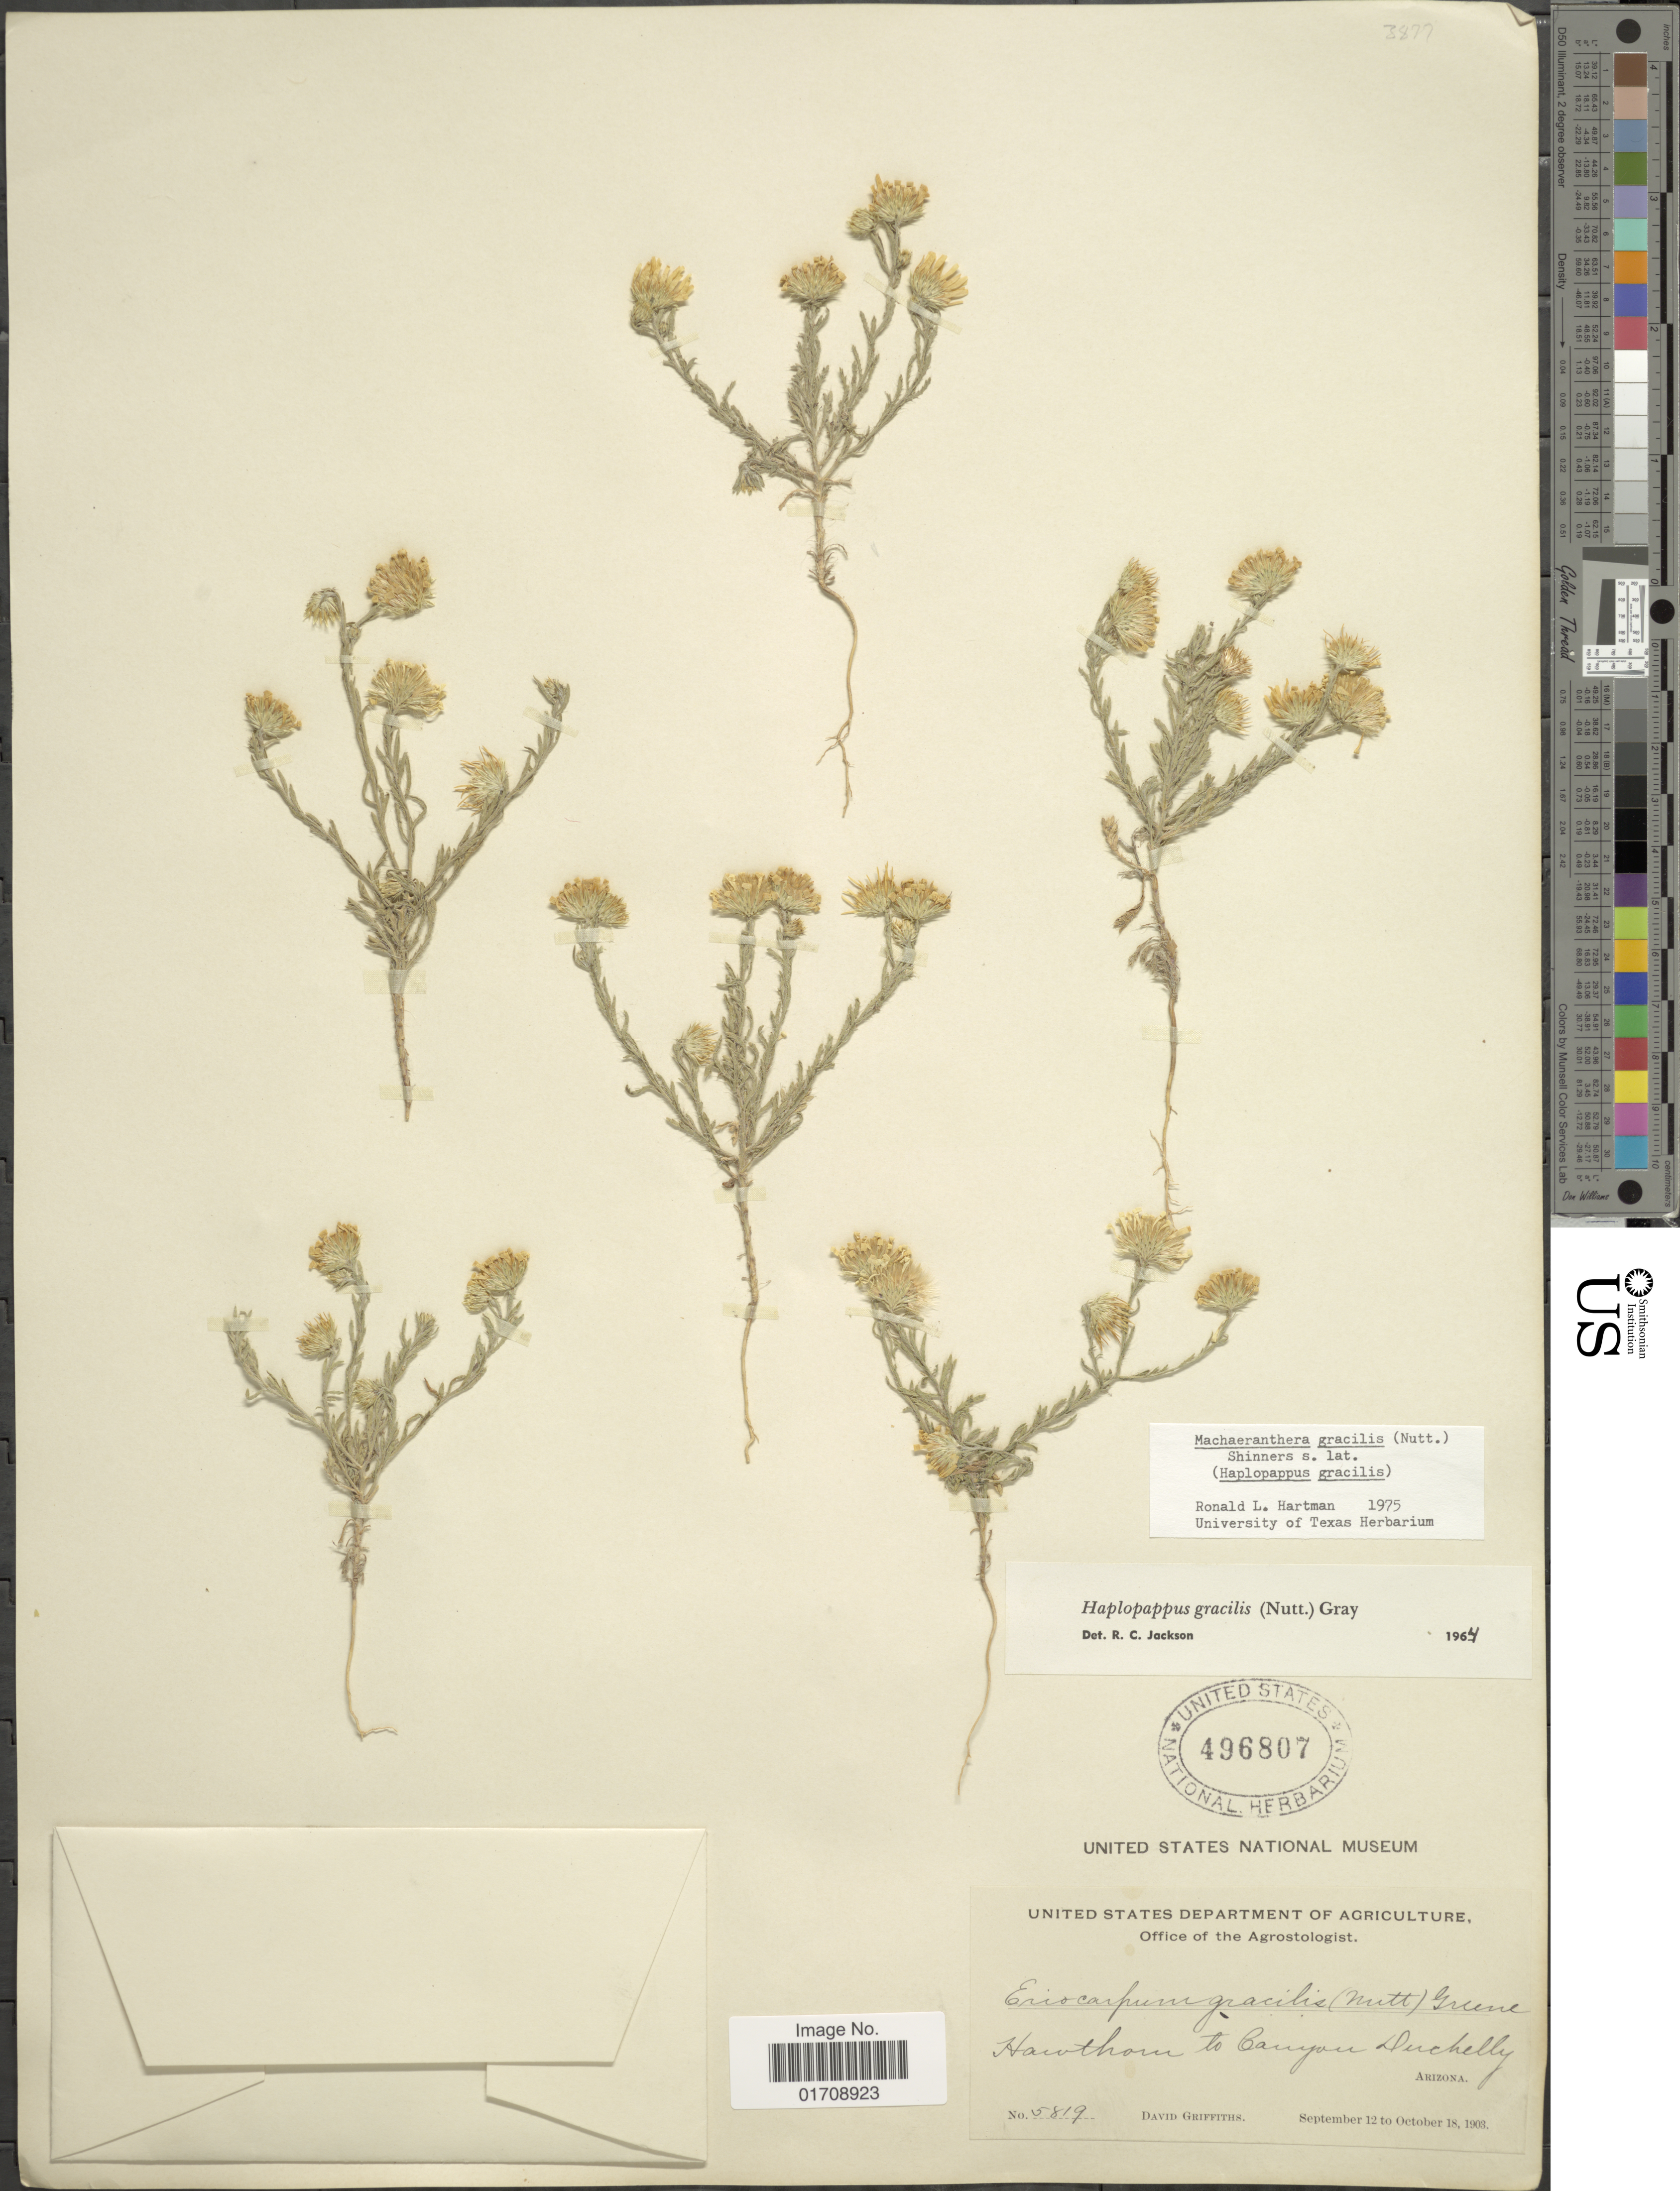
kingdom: Plantae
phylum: Tracheophyta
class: Magnoliopsida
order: Asterales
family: Asteraceae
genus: Machaeranthera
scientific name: Machaeranthera gracilis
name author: (Nutt.) Shinners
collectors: D. Griffiths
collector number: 5819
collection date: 1903-09-12/1903-10-18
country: United States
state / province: Arizona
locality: Hawthorn to Canyon Duchelly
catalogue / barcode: US 496807